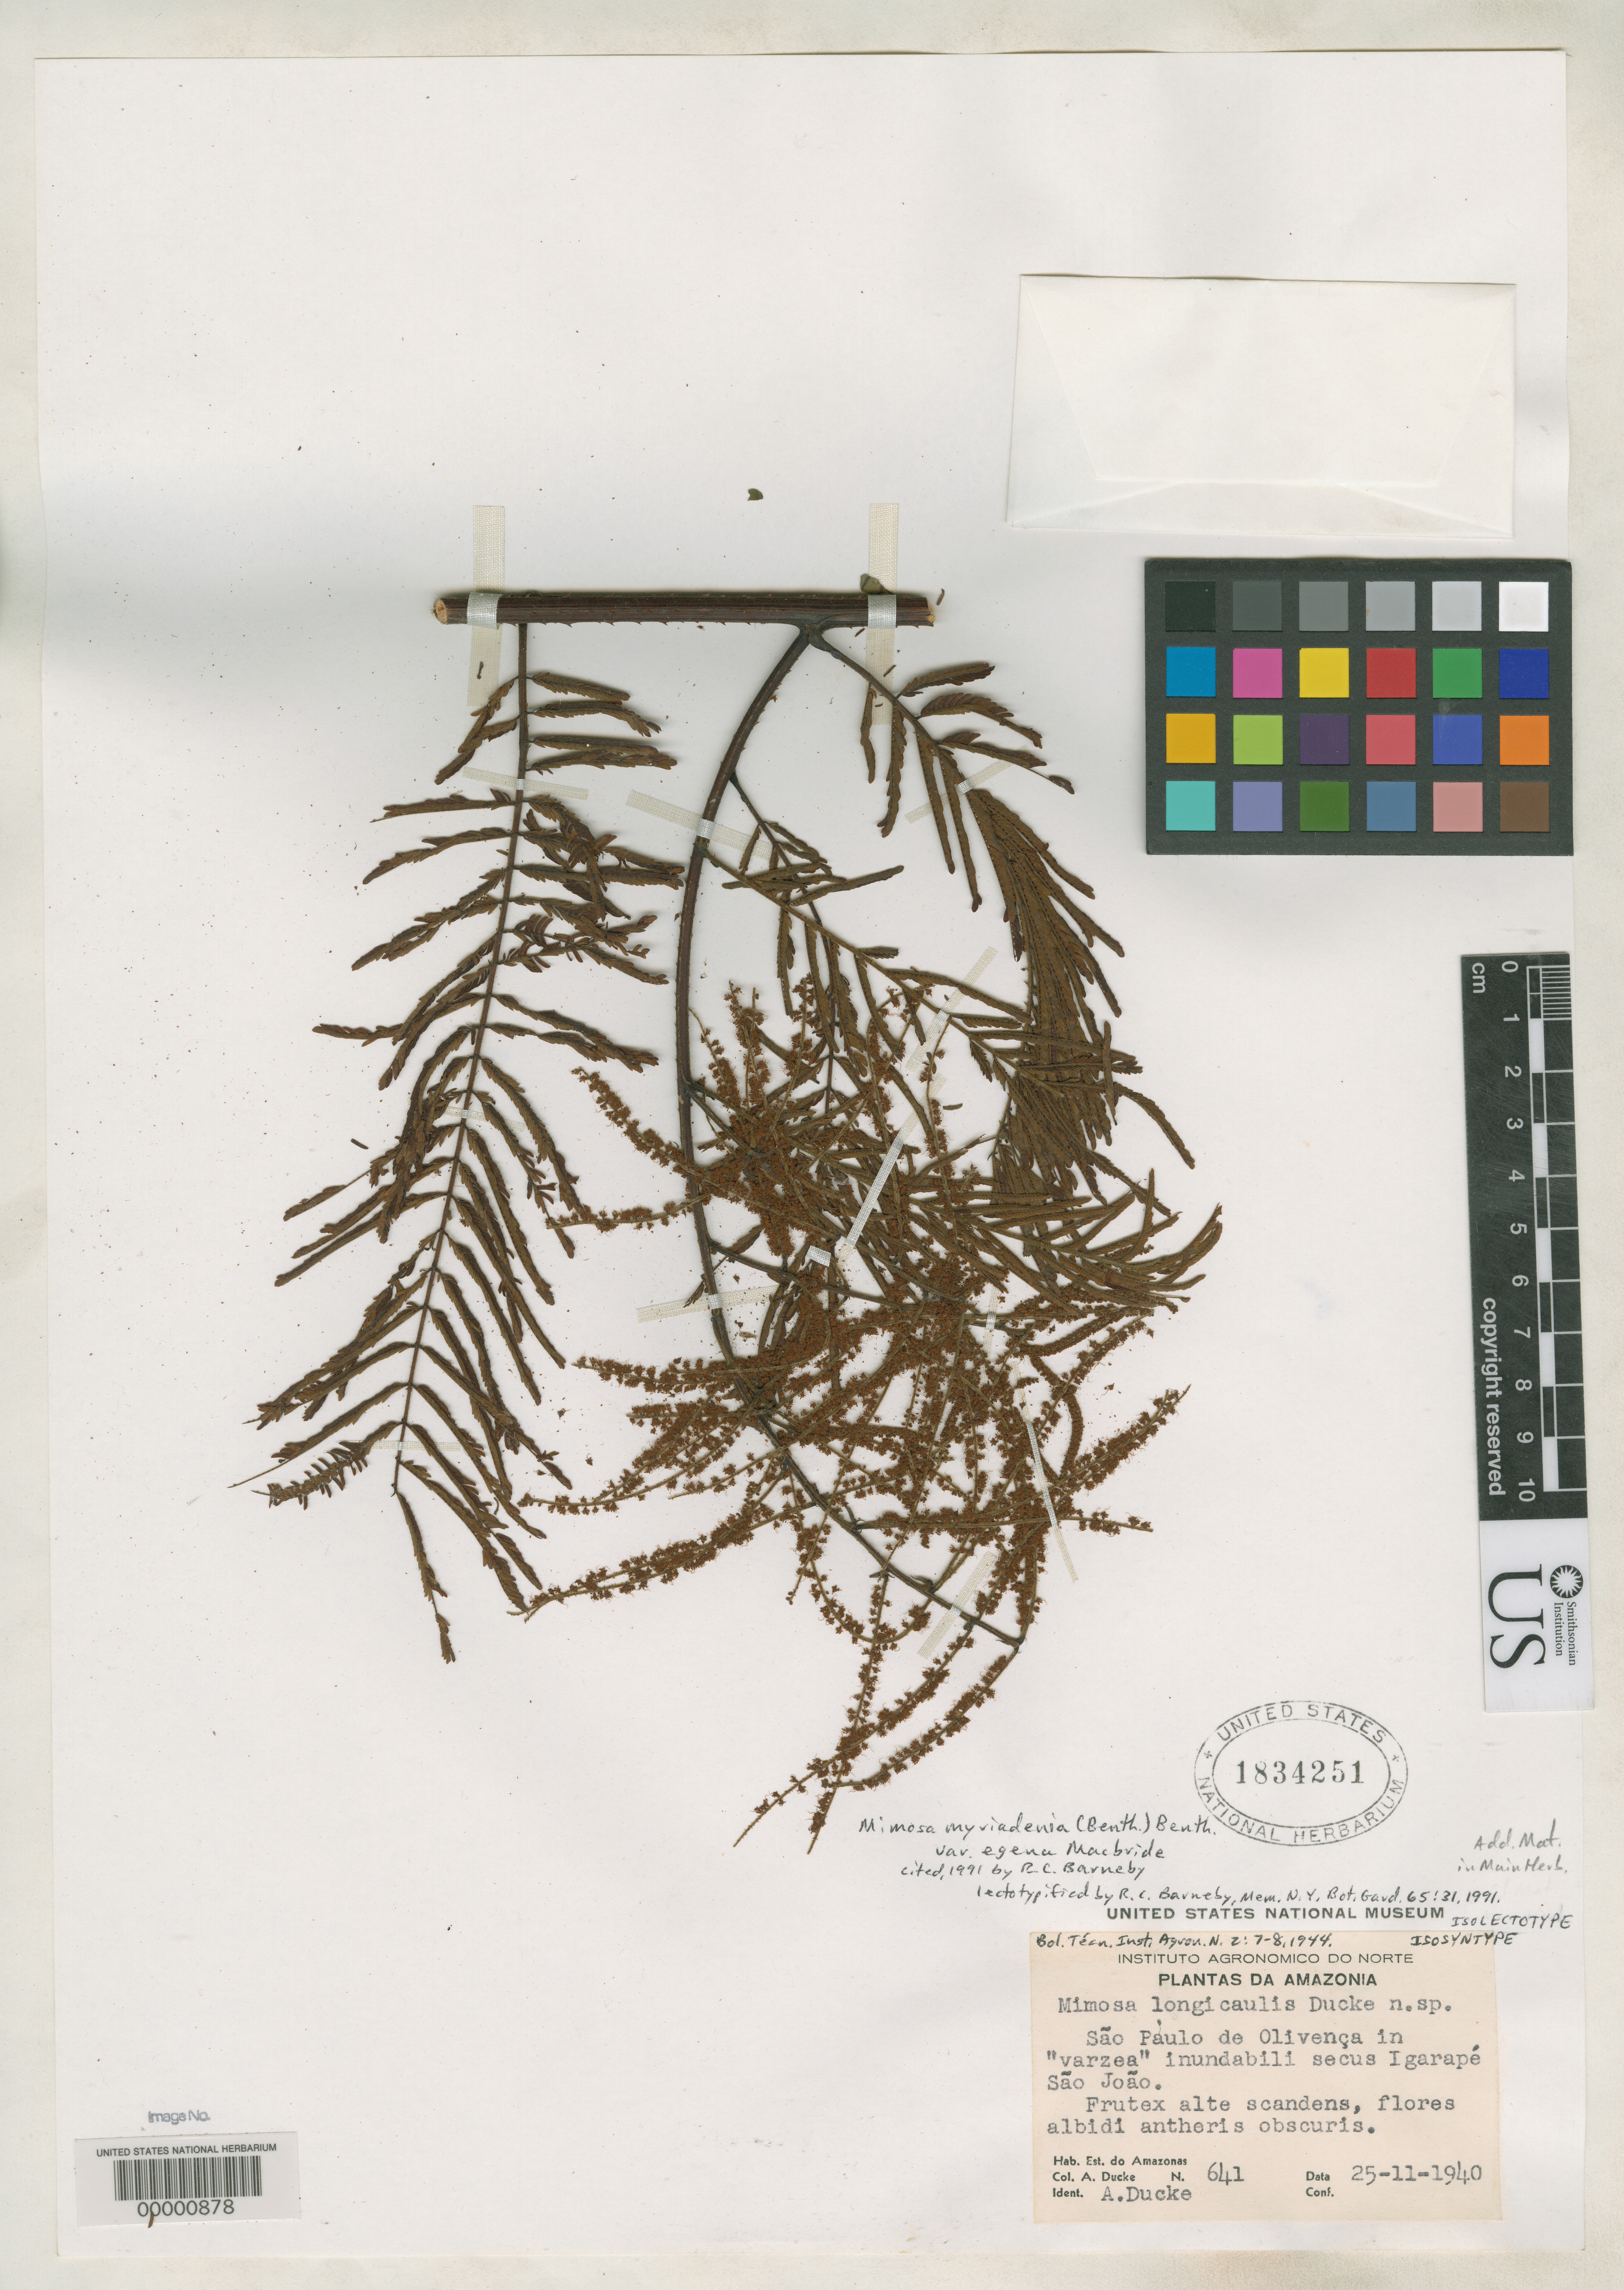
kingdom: Plantae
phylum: Tracheophyta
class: Magnoliopsida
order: Fabales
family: Fabaceae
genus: Mimosa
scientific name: Mimosa longicaulis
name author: Ducke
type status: Isolectotype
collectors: A. Ducke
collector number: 641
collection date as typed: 25 Nov 1940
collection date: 1940-11-25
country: Brazil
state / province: Amazonas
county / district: San Paulo de Olivenca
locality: Sao Paulo de Olivenca.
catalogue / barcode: US 1834251